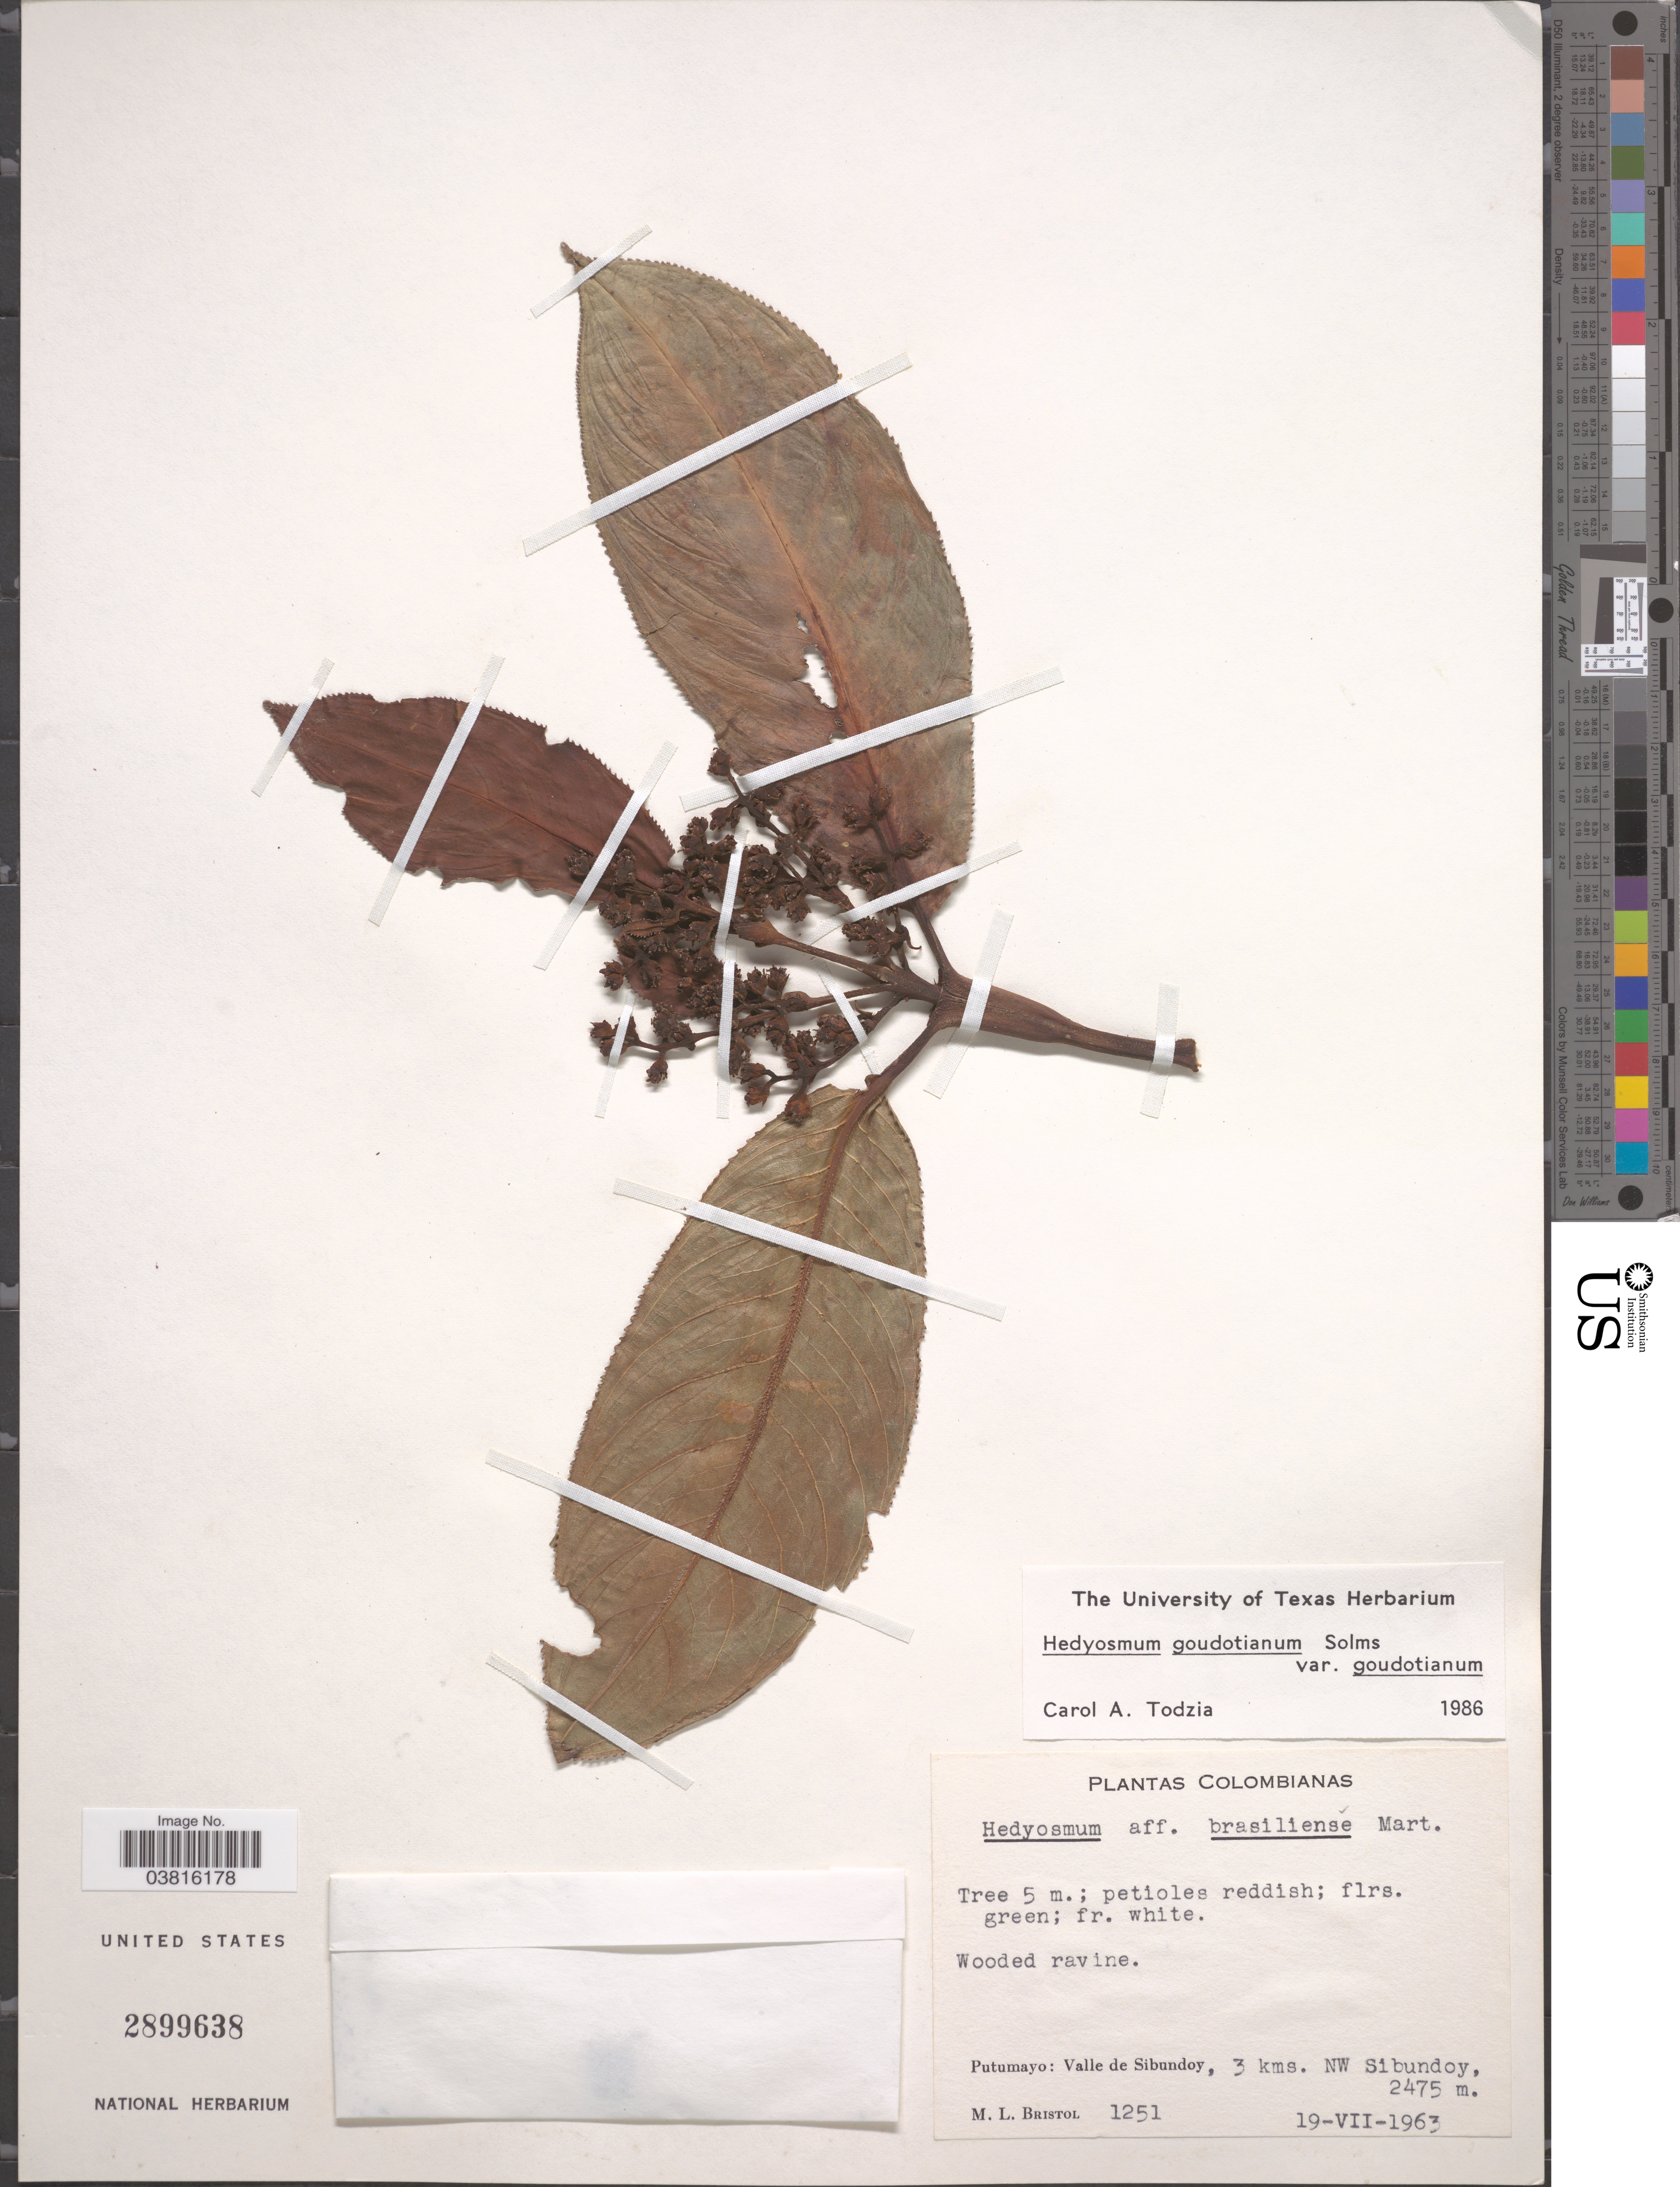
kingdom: Plantae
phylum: Tracheophyta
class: Magnoliopsida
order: Chloranthales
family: Chloranthaceae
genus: Hedyosmum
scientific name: Hedyosmum goudotianum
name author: Solms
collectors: M. L. Bristol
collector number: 1251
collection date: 1963-07-19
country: Colombia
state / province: Putumayo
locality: Valle de Sibundoy, 3 kms. NW Sibundoy.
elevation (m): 2475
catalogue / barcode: US 2899638